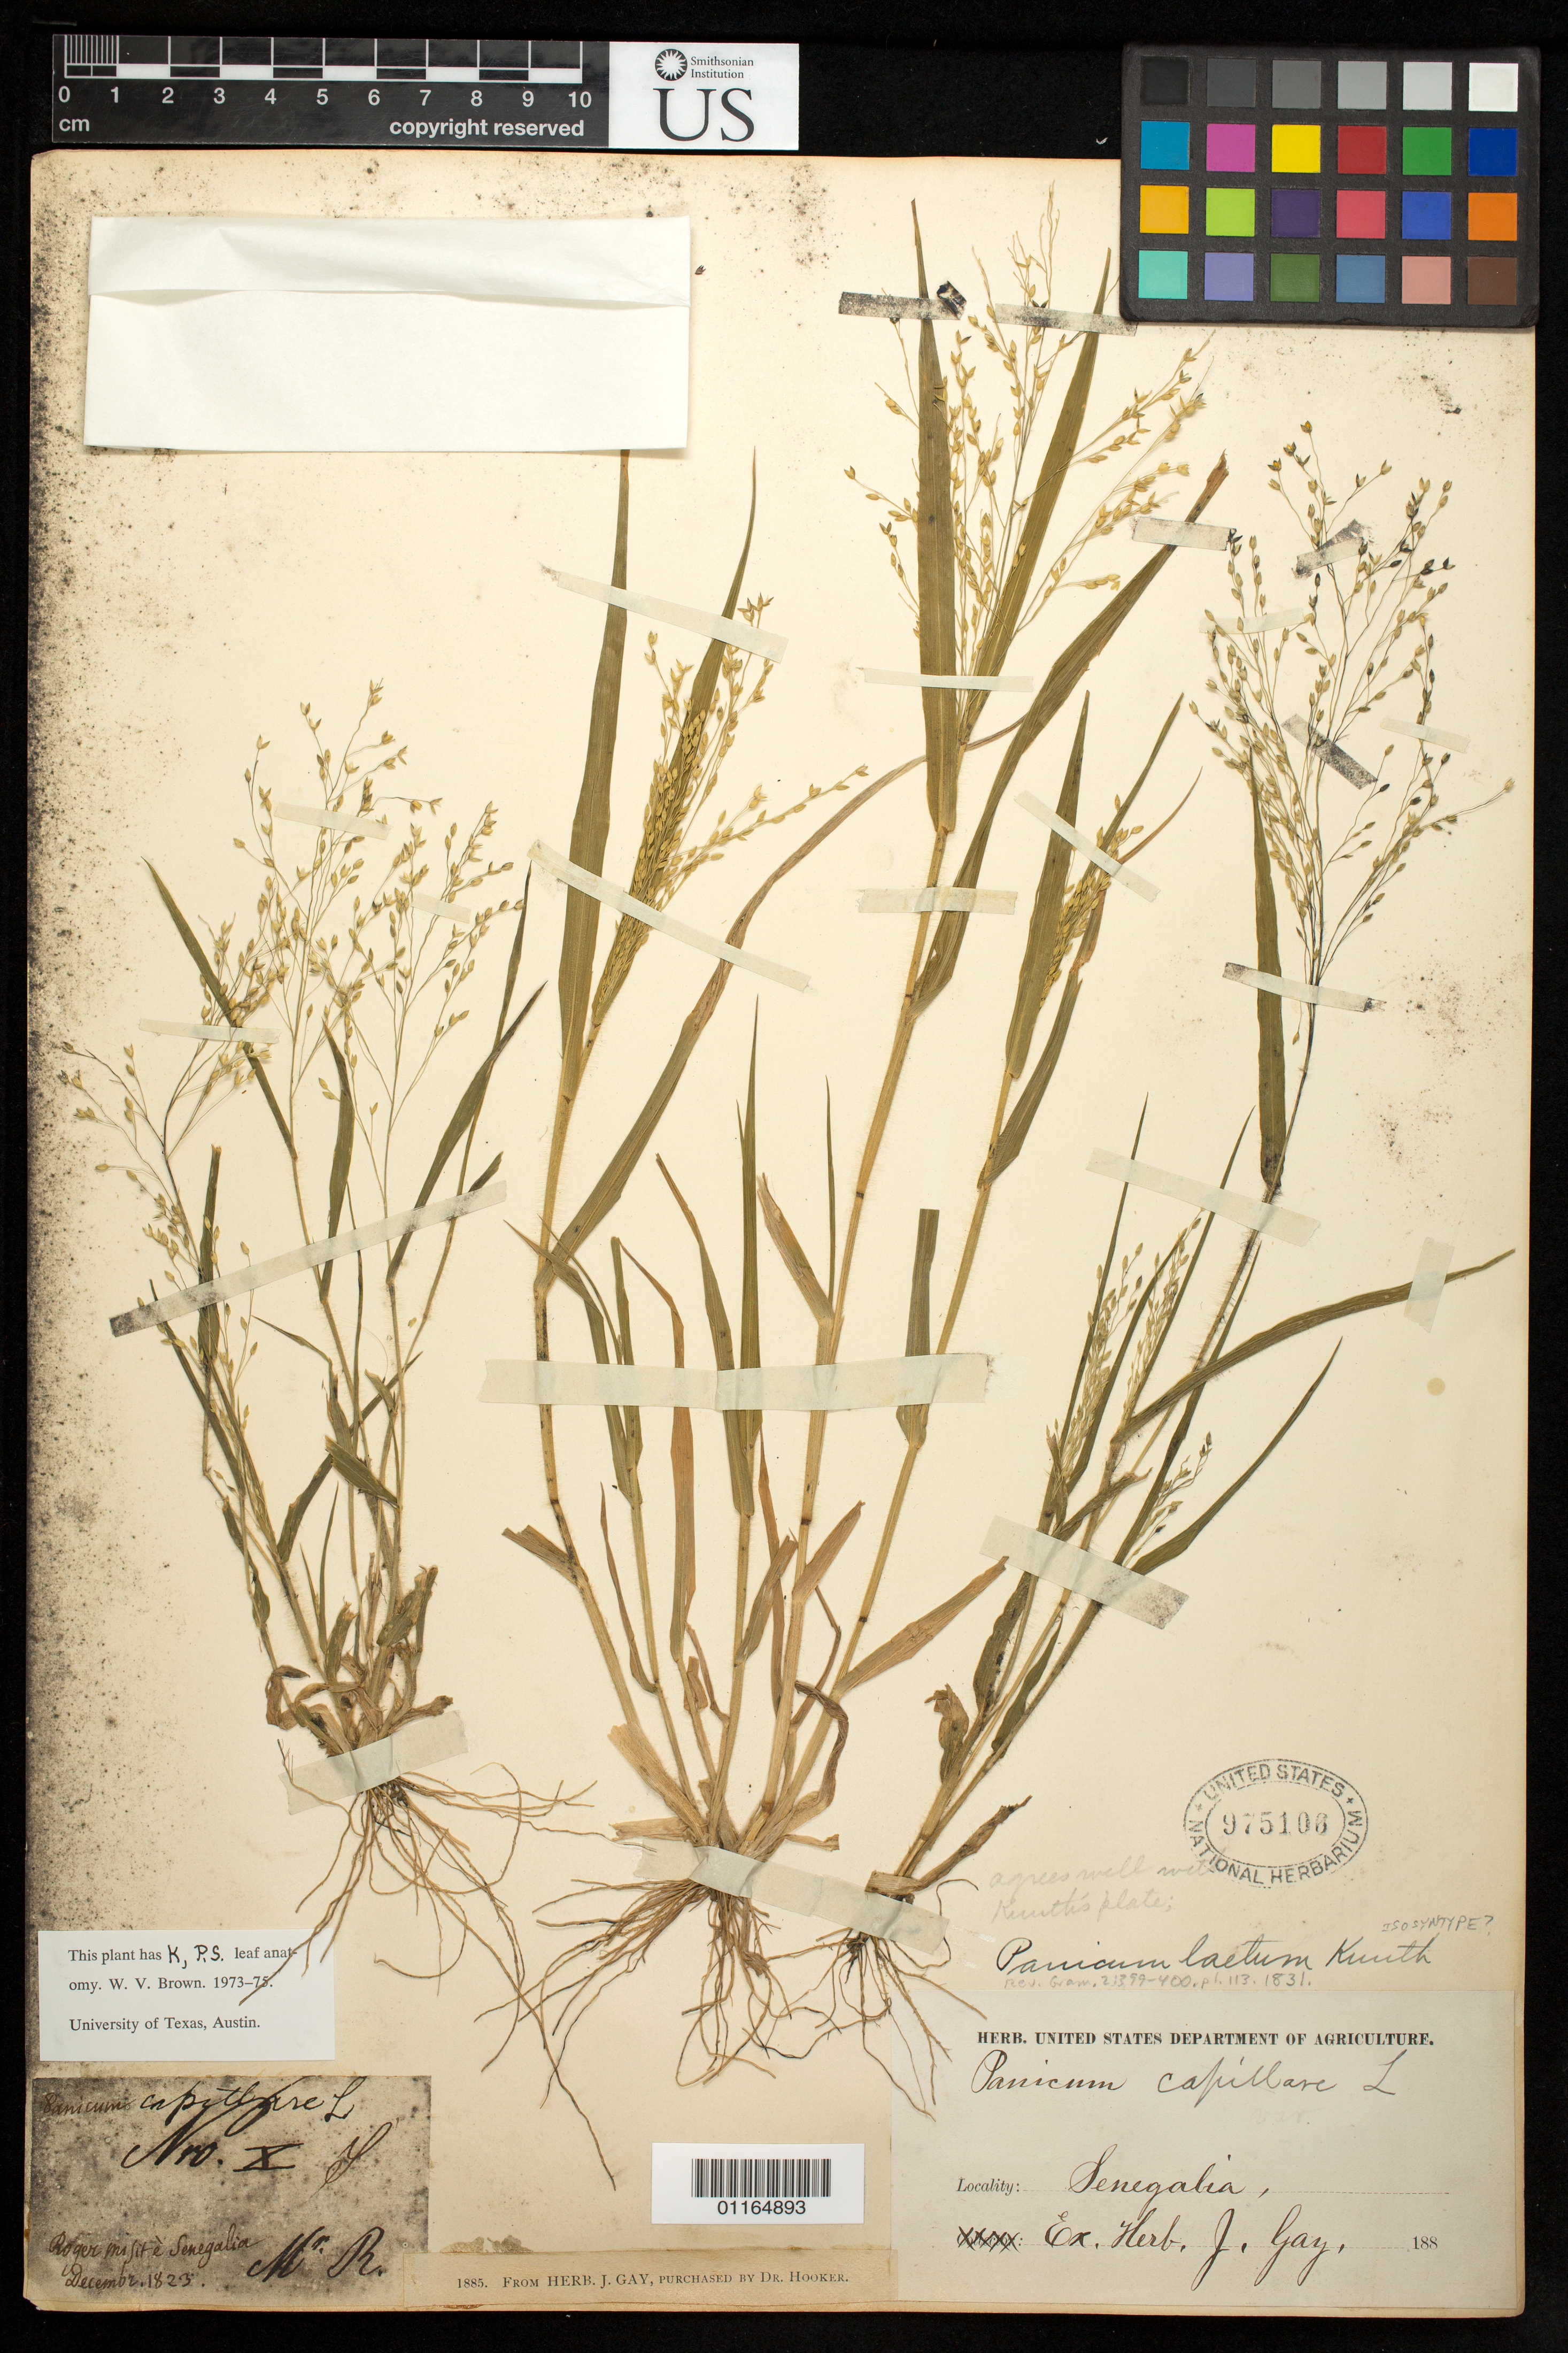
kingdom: Plantae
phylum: Tracheophyta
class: Liliopsida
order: Poales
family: Poaceae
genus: Panicum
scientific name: Panicum laetum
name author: Kunth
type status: Possible Syntype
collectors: -. Roger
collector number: Herb. Gay s.n.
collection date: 1823-12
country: Senegal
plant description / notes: "Roger misit è Senegalia" [Latin, "Roger sent from Senegal"]. Possibly original material but dubiously a type; syntypes are Perottet collections.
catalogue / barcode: US 975106